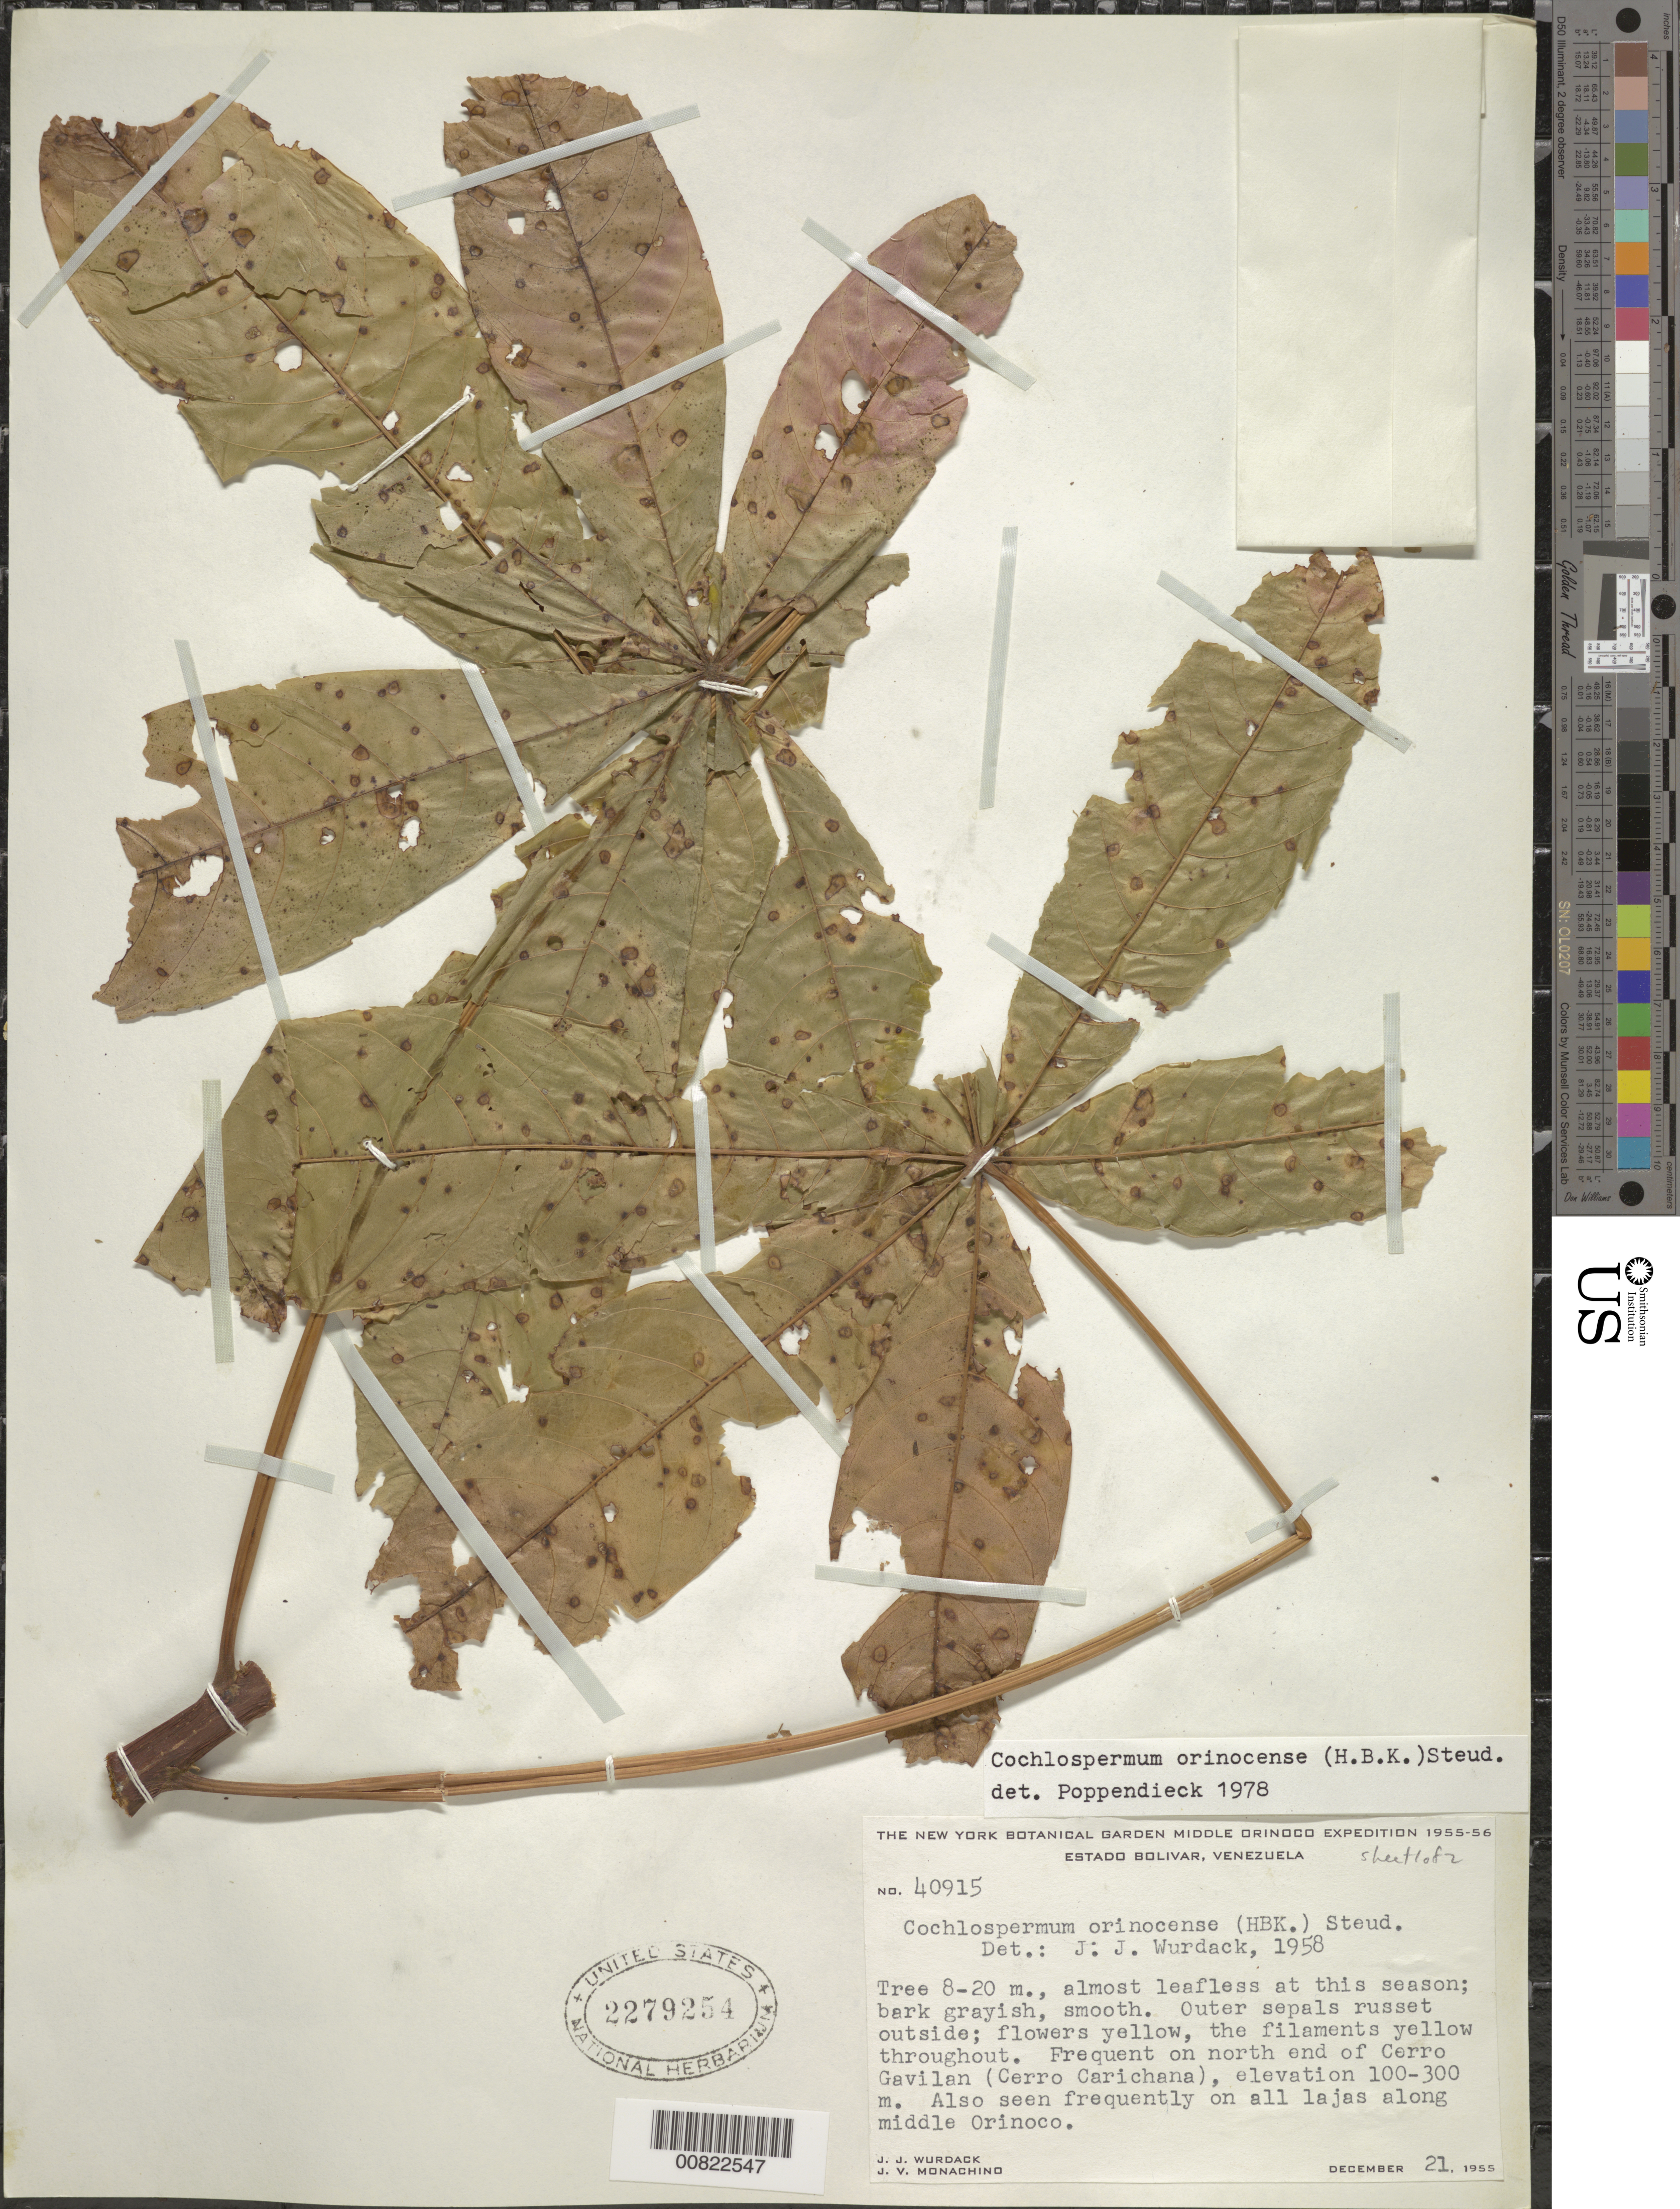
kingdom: Plantae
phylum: Tracheophyta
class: Magnoliopsida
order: Malvales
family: Cochlospermaceae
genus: Cochlospermum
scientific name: Cochlospermum orinocense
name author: (Kunth) Steud.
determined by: Poppendieck, H.-H., (HBG), Institut fur Allgemeine Botanik und Botanischer Garten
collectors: J. J. Wurdack & J. V. Monachino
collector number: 40915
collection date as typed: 21-Dec-55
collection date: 1955-12-21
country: Venezuela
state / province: Bolívar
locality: Cerro Gavilan (Cerro Carichana), N end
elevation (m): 100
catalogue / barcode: US 2279254